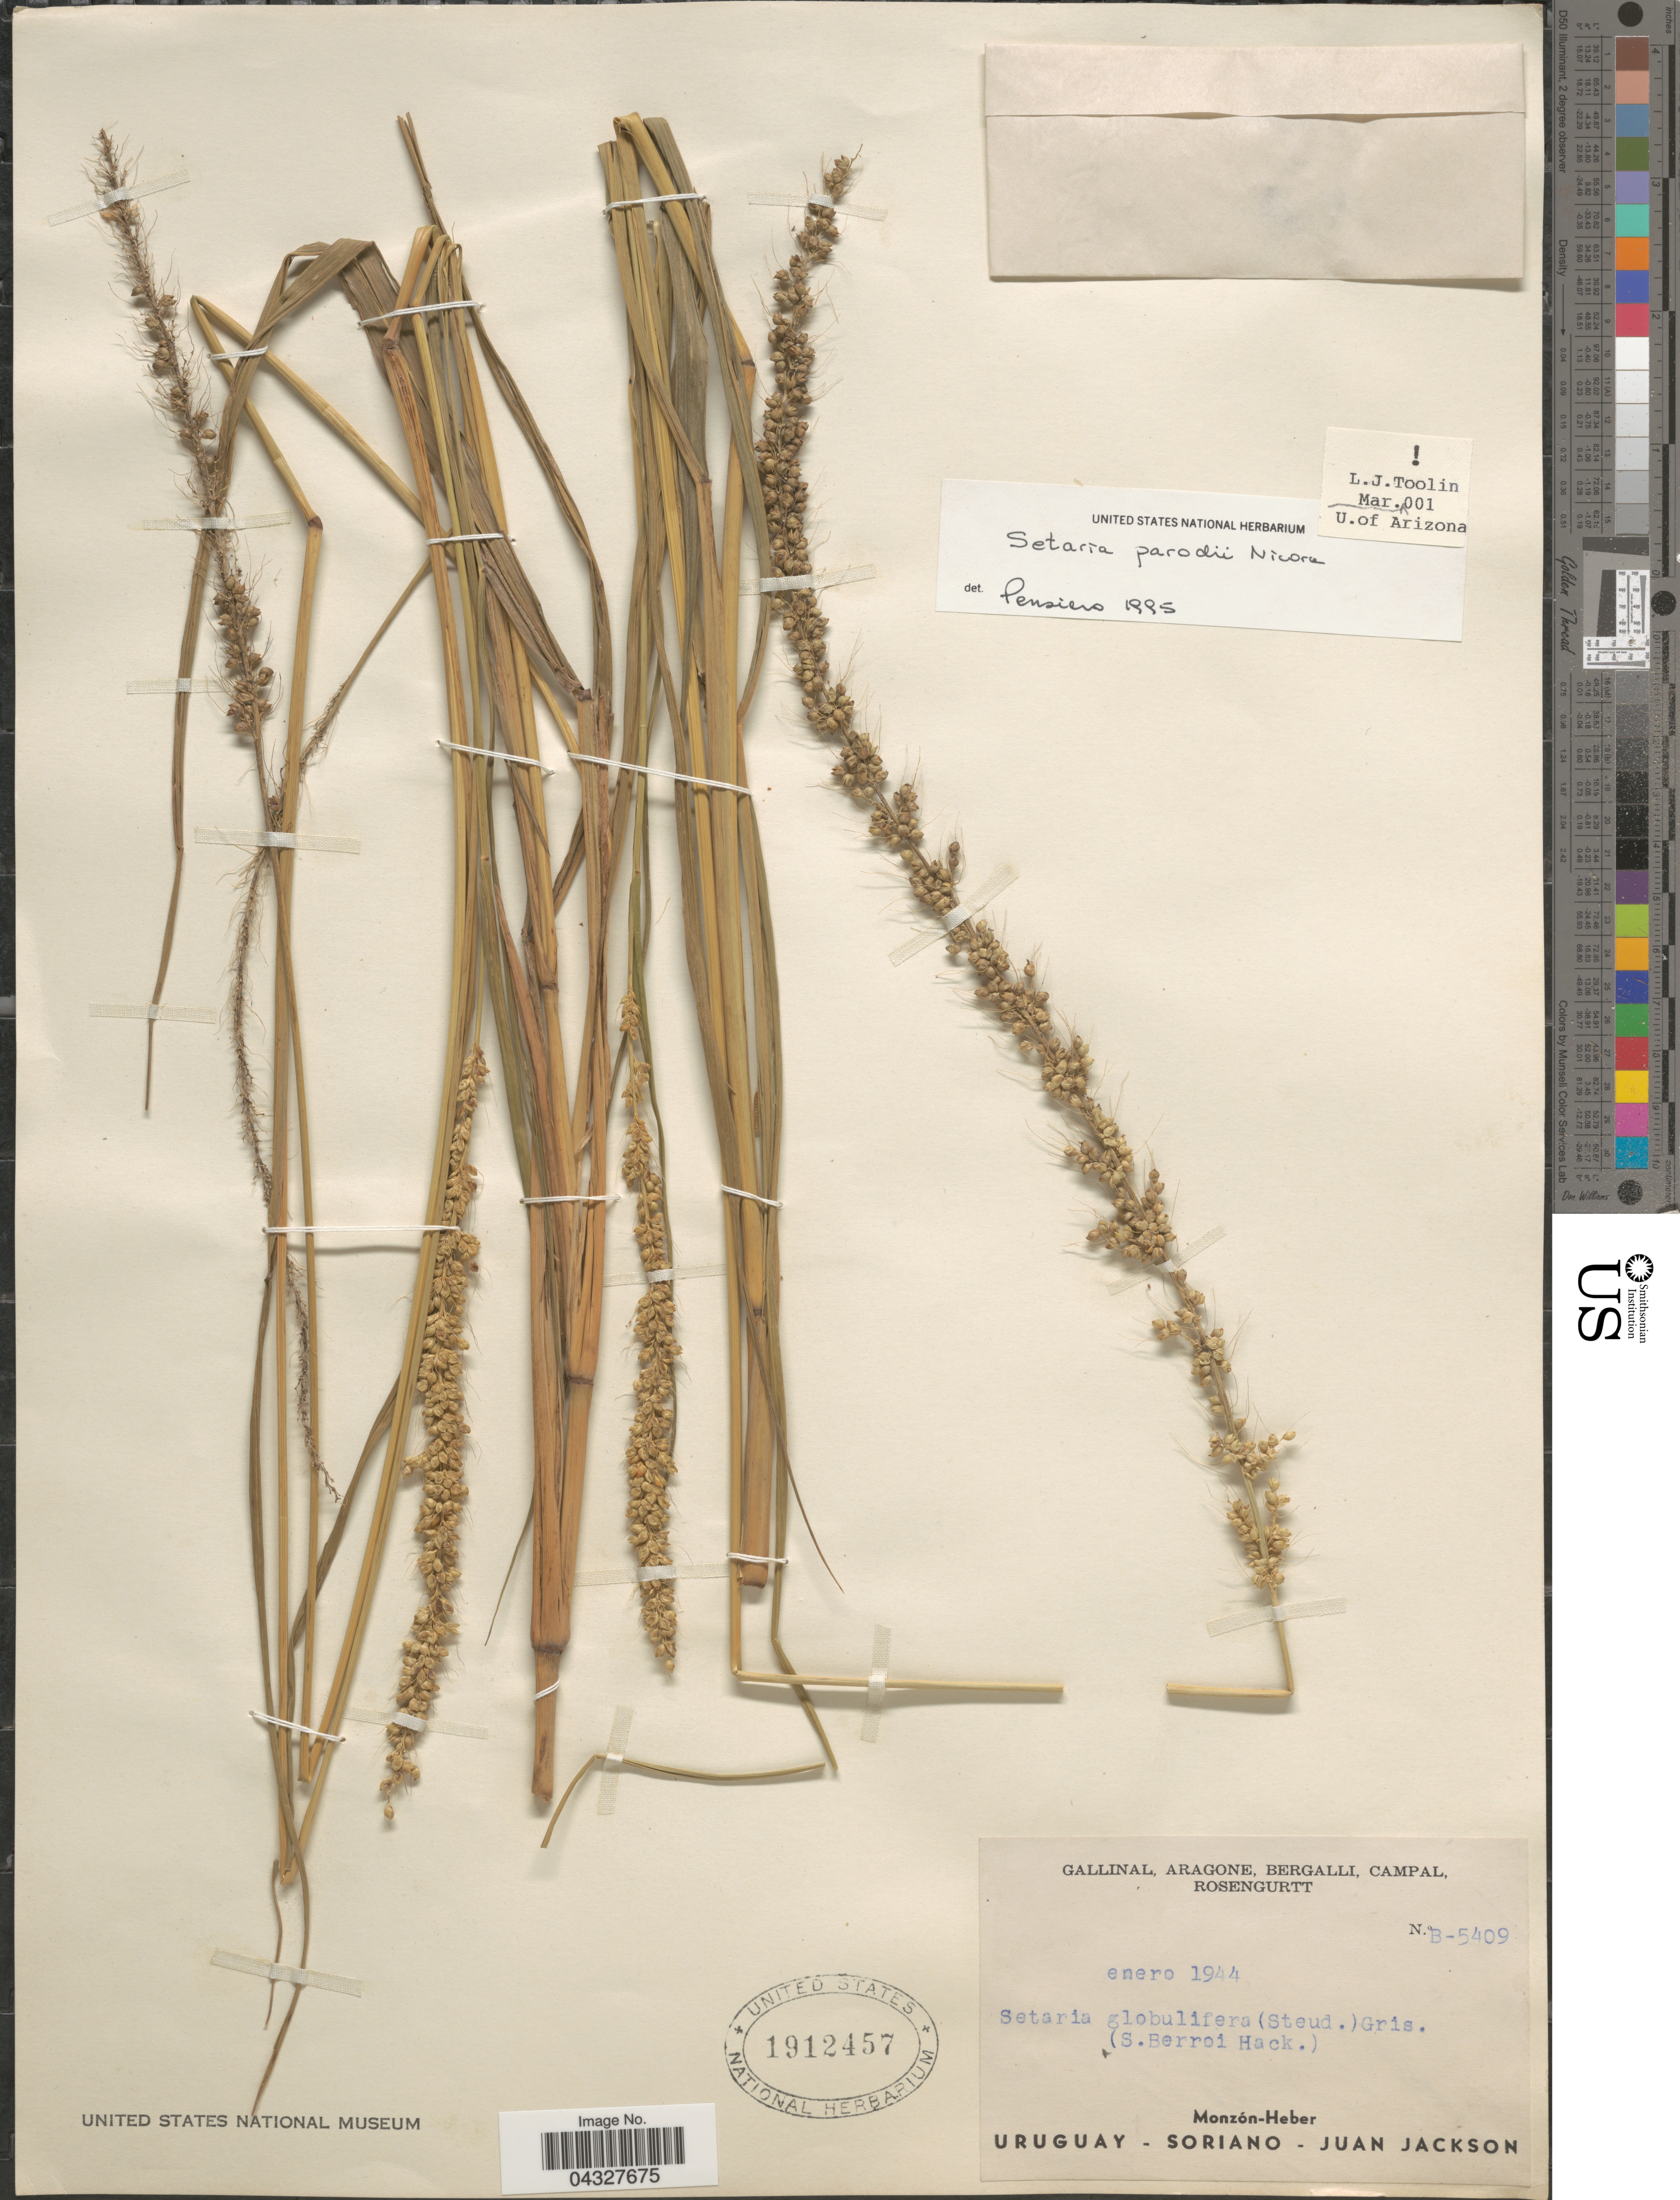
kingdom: Plantae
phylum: Tracheophyta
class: Liliopsida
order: Poales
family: Poaceae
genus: Setaria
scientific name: Setaria parodii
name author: Nicora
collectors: -. Gallinal, -- Aragone, -- Bergalli, -- Campal & Rosengurtt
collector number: B-5409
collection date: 1944-01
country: Uruguay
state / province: Soriano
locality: Monzón-Heber. Juan Jackson.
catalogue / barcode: US 1912457